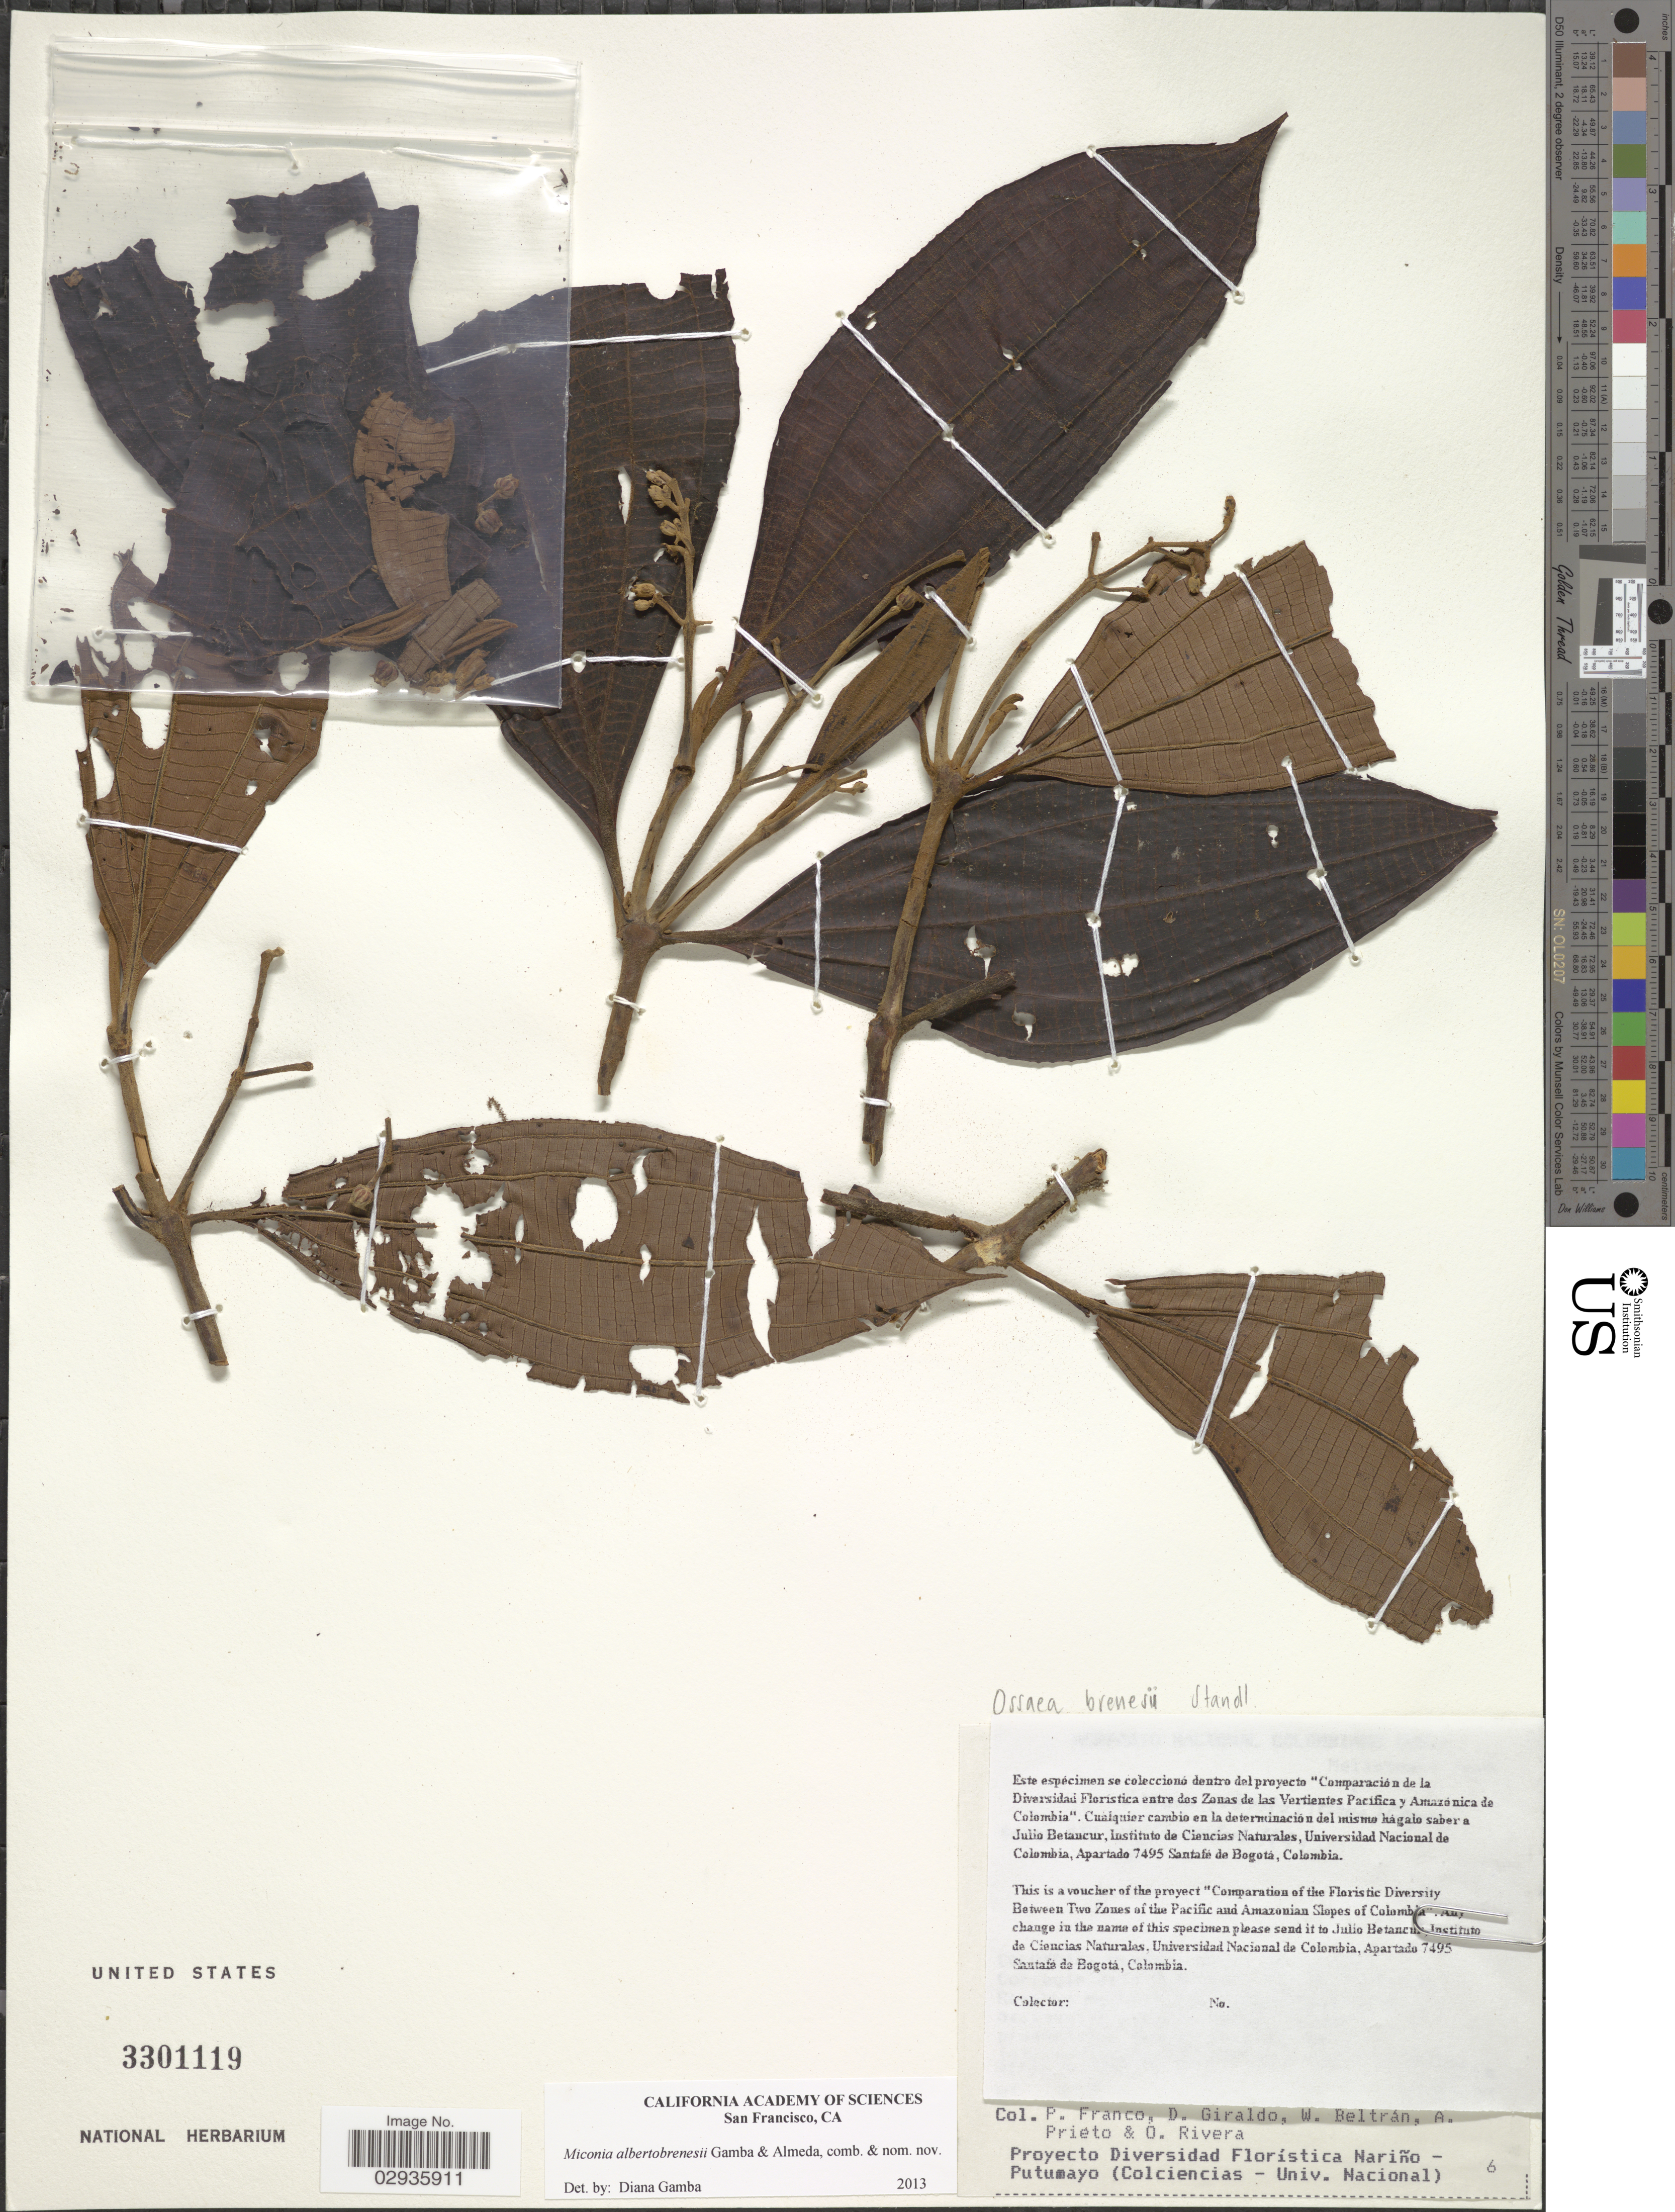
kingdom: Plantae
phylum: Tracheophyta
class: Magnoliopsida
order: Myrtales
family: Melastomataceae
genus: Miconia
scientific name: Miconia albertobrenesii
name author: Gamba & Almeda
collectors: P. Franco, D. Giraldo, W. Beltran, A. Prieto & O. Rivera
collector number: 6 ?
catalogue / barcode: US 3301119